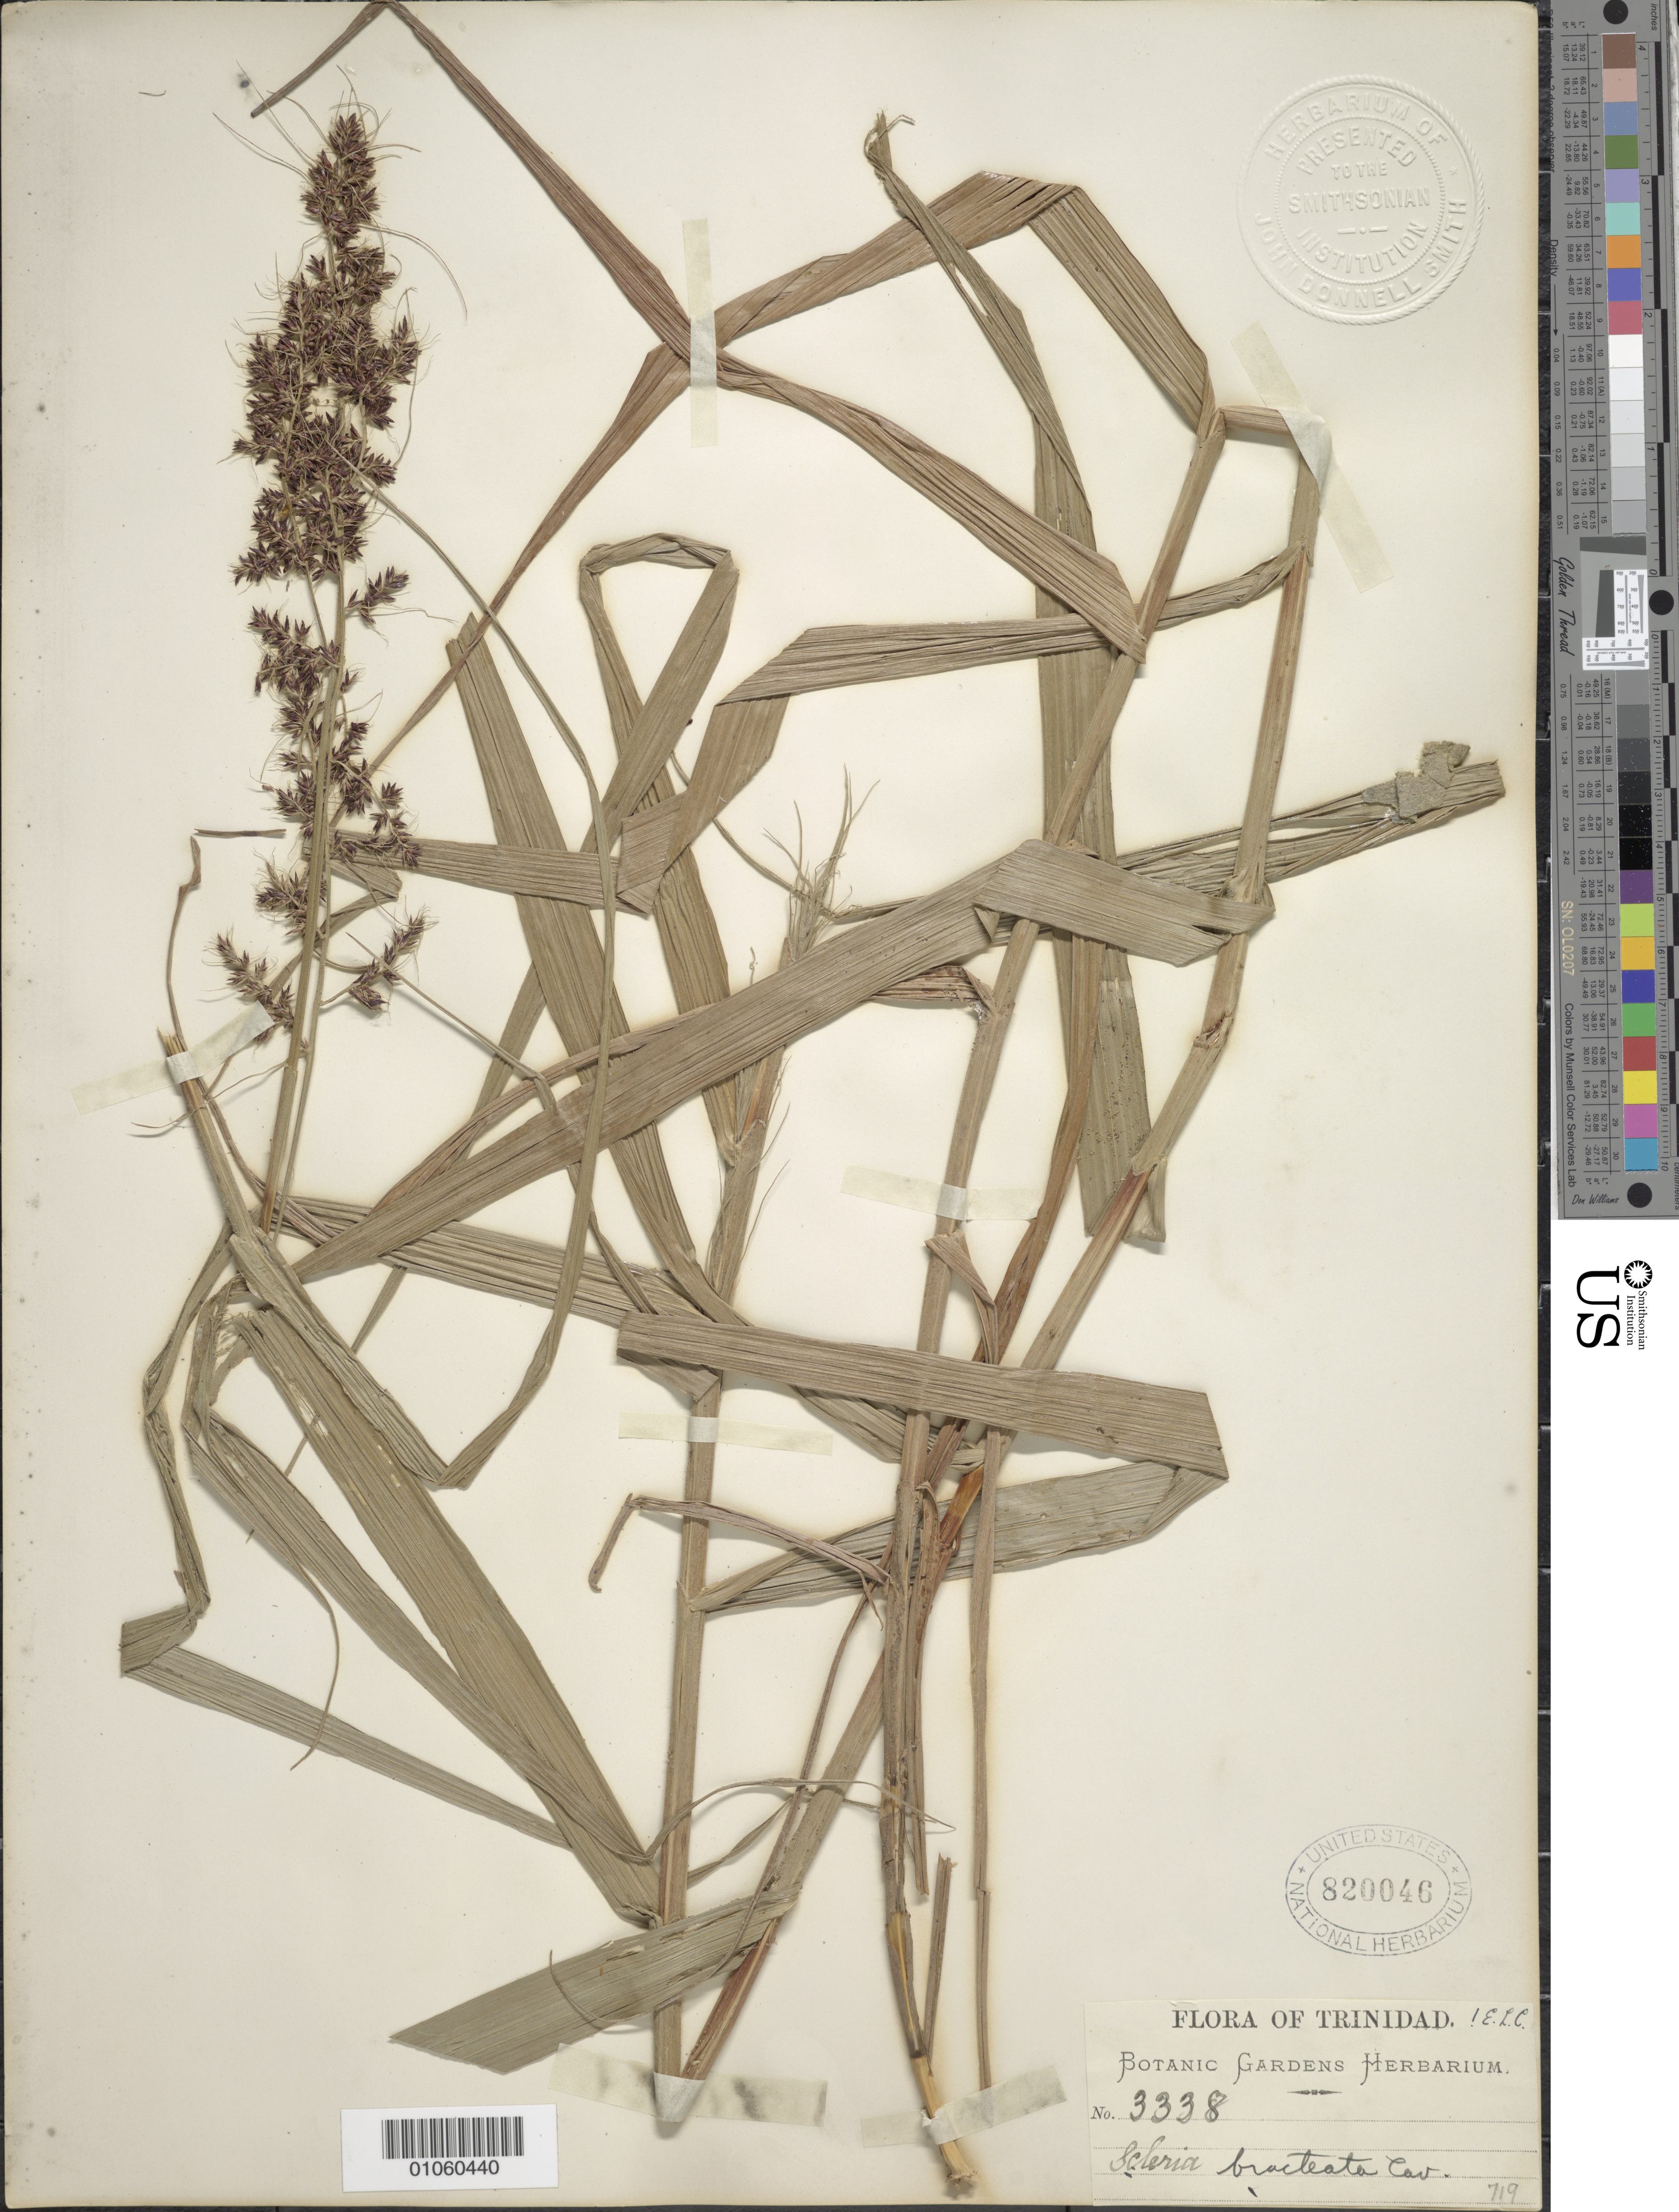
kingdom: Plantae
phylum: Tracheophyta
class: Liliopsida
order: Poales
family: Cyperaceae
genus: Scleria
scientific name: Scleria bracteata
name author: Cav.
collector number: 3338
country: Trinidad and Tobago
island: Trinidad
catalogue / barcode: US 820046